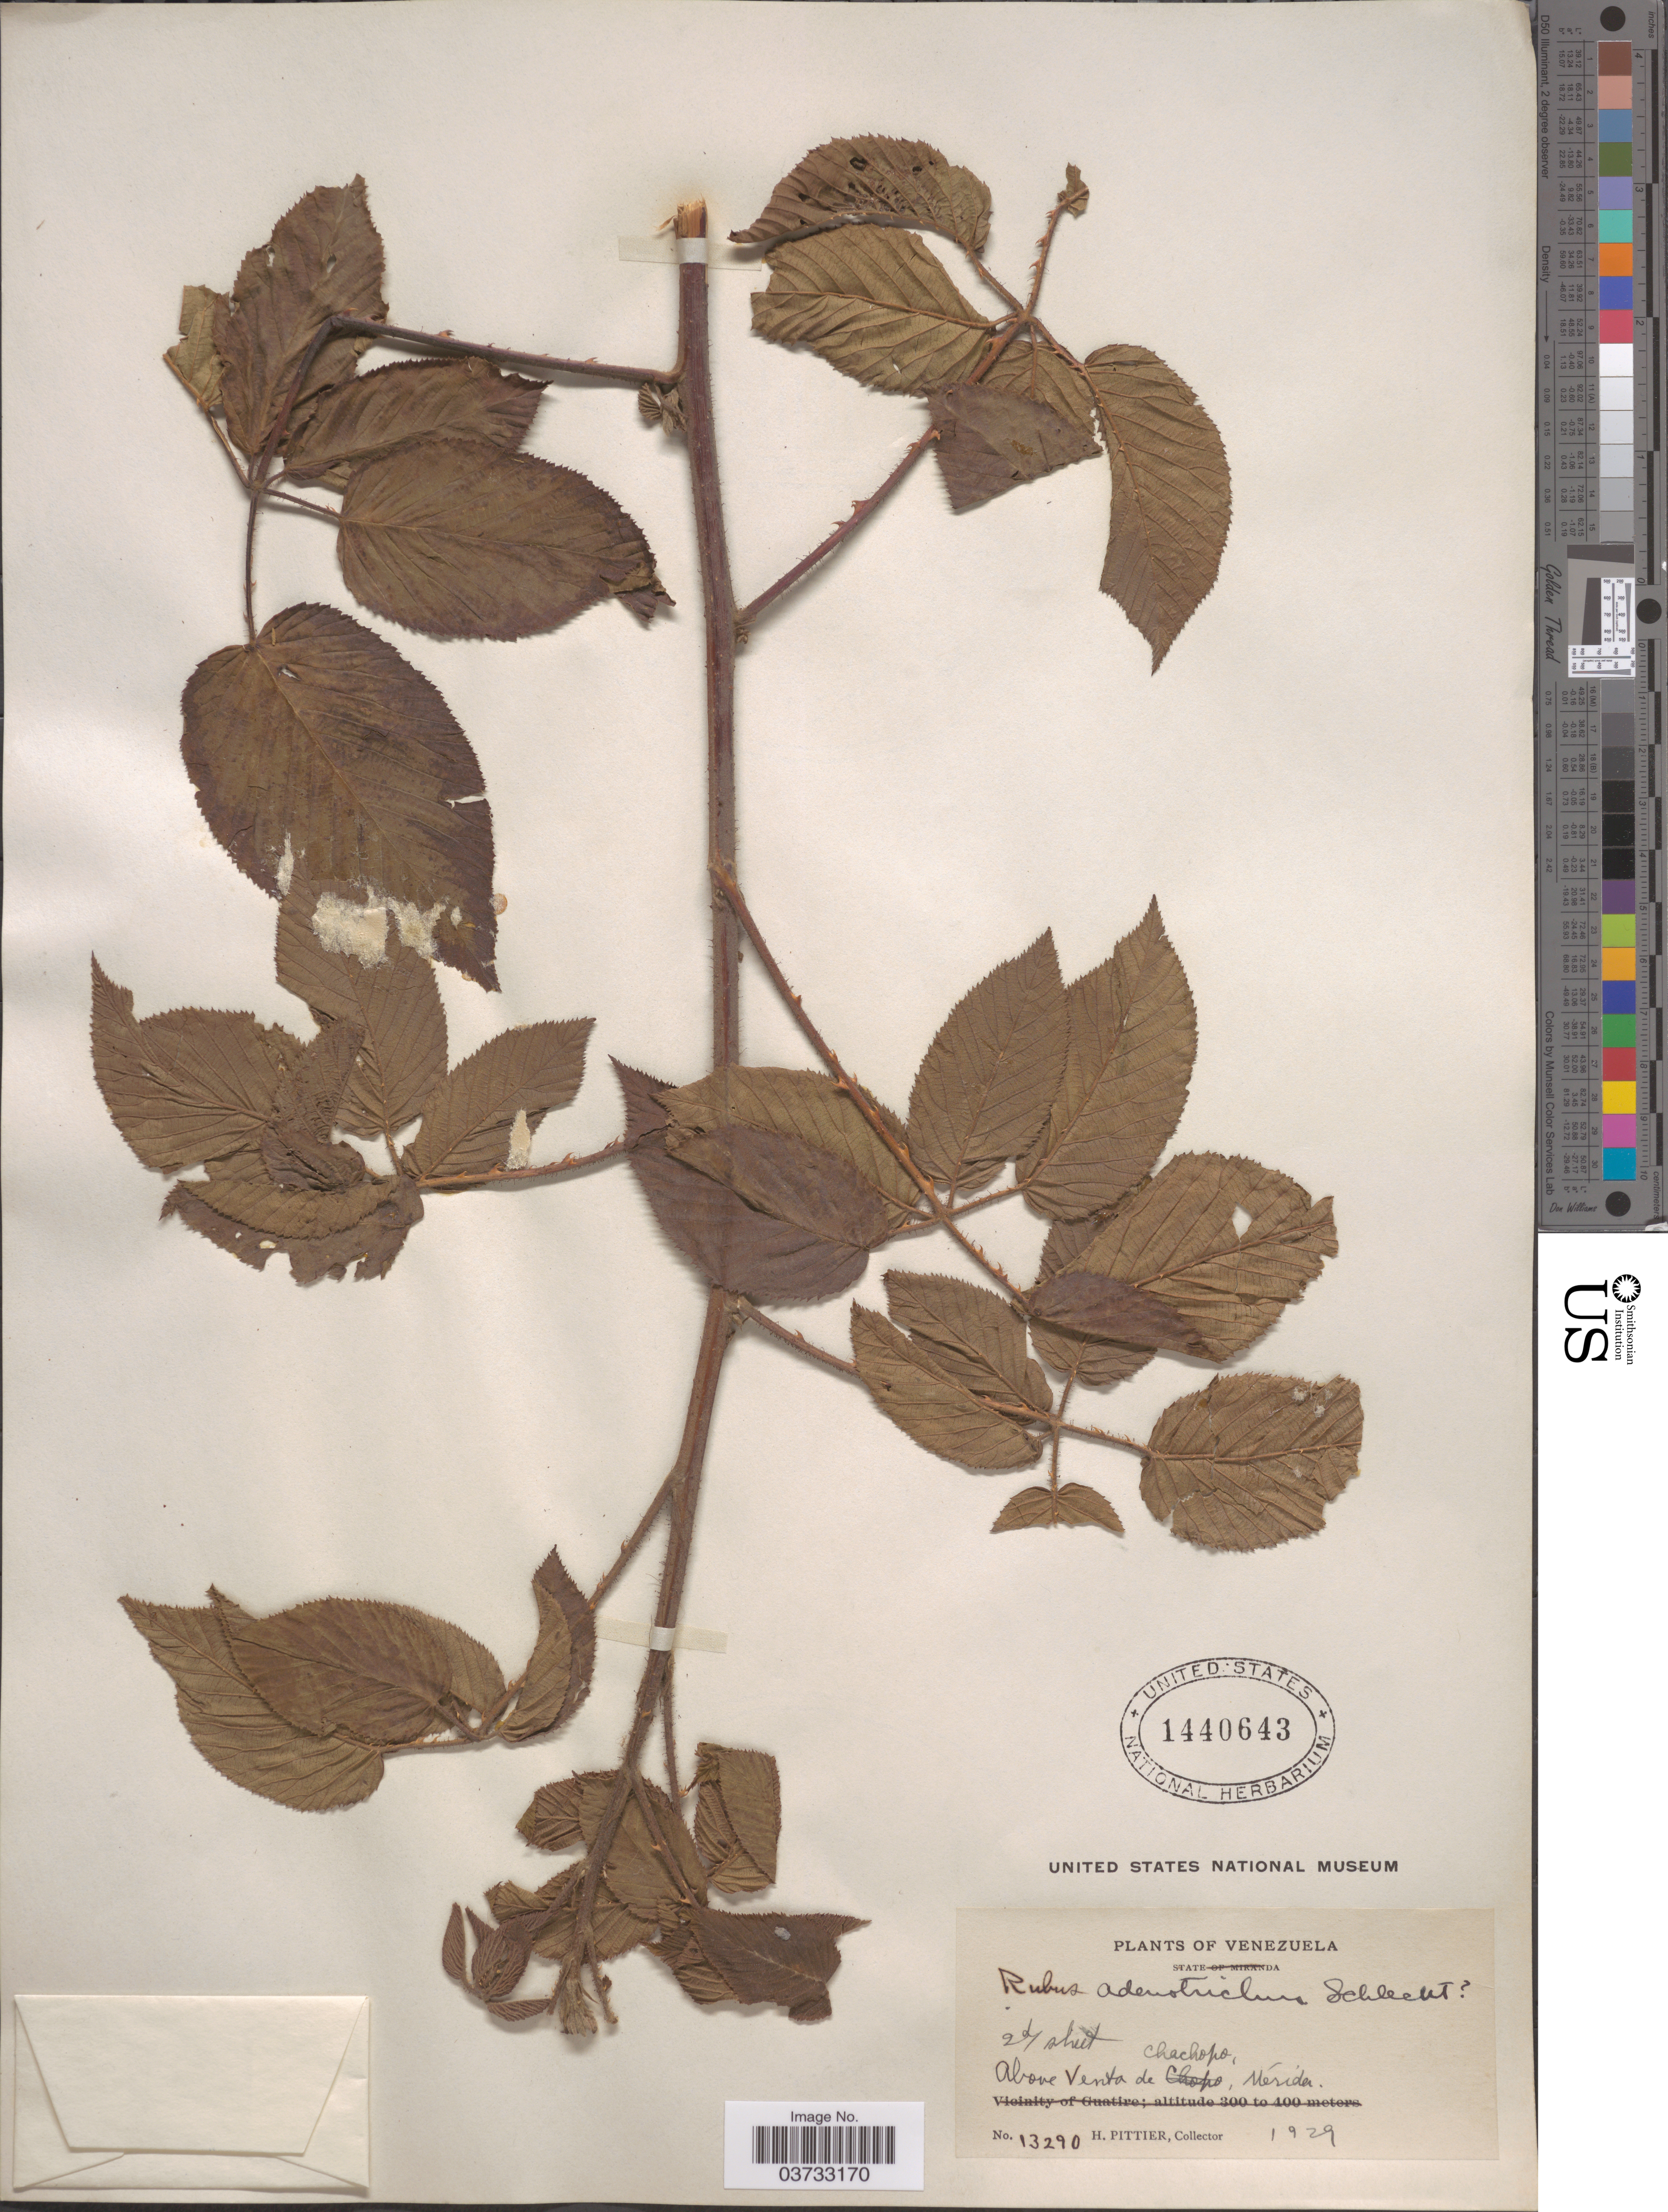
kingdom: Plantae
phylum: Tracheophyta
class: Magnoliopsida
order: Rosales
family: Rosaceae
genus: Rubus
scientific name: Rubus adenotrichos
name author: Schltdl.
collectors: H. F. Pittier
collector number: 13290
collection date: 1929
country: Venezuela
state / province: Merida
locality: Above Venta de Chachopo.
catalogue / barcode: US 1440643